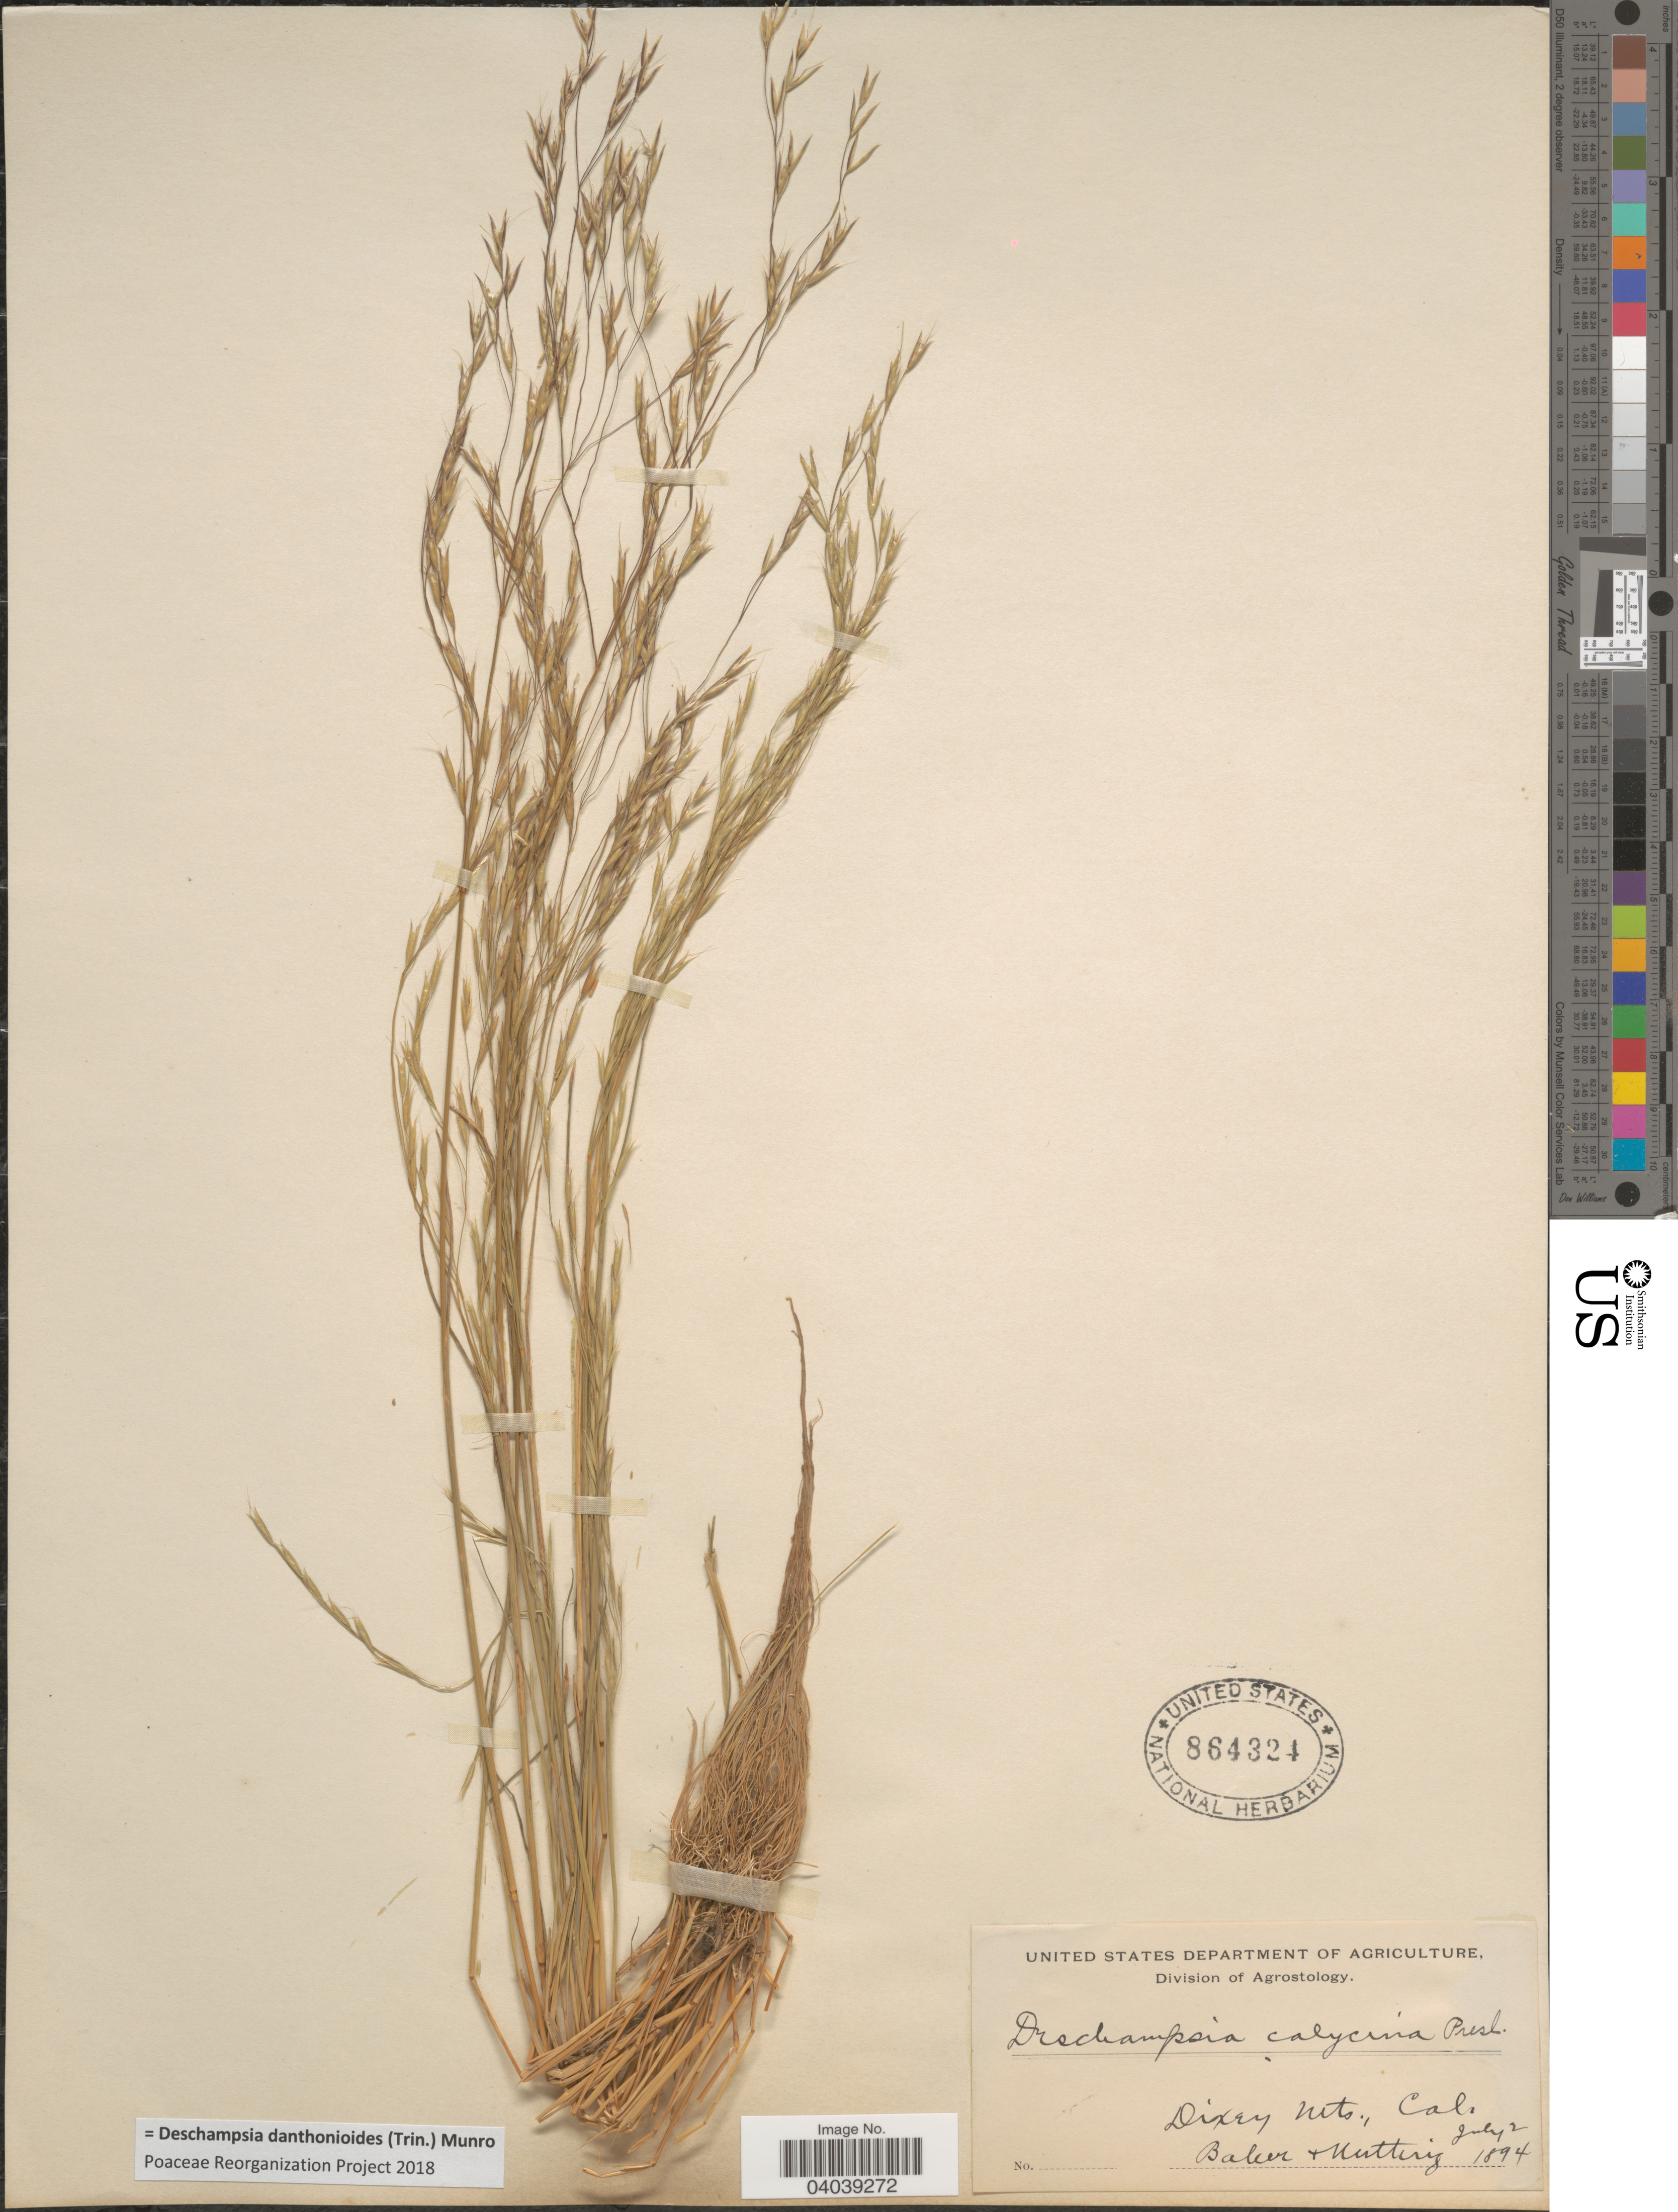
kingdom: Plantae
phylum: Tracheophyta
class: Liliopsida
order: Poales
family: Poaceae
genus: Deschampsia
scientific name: Deschampsia danthonioides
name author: (Trin.) Munro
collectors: -- Baker & Nutting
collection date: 1894-07-02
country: United States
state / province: California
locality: Dixey Mts.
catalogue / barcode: US 864324